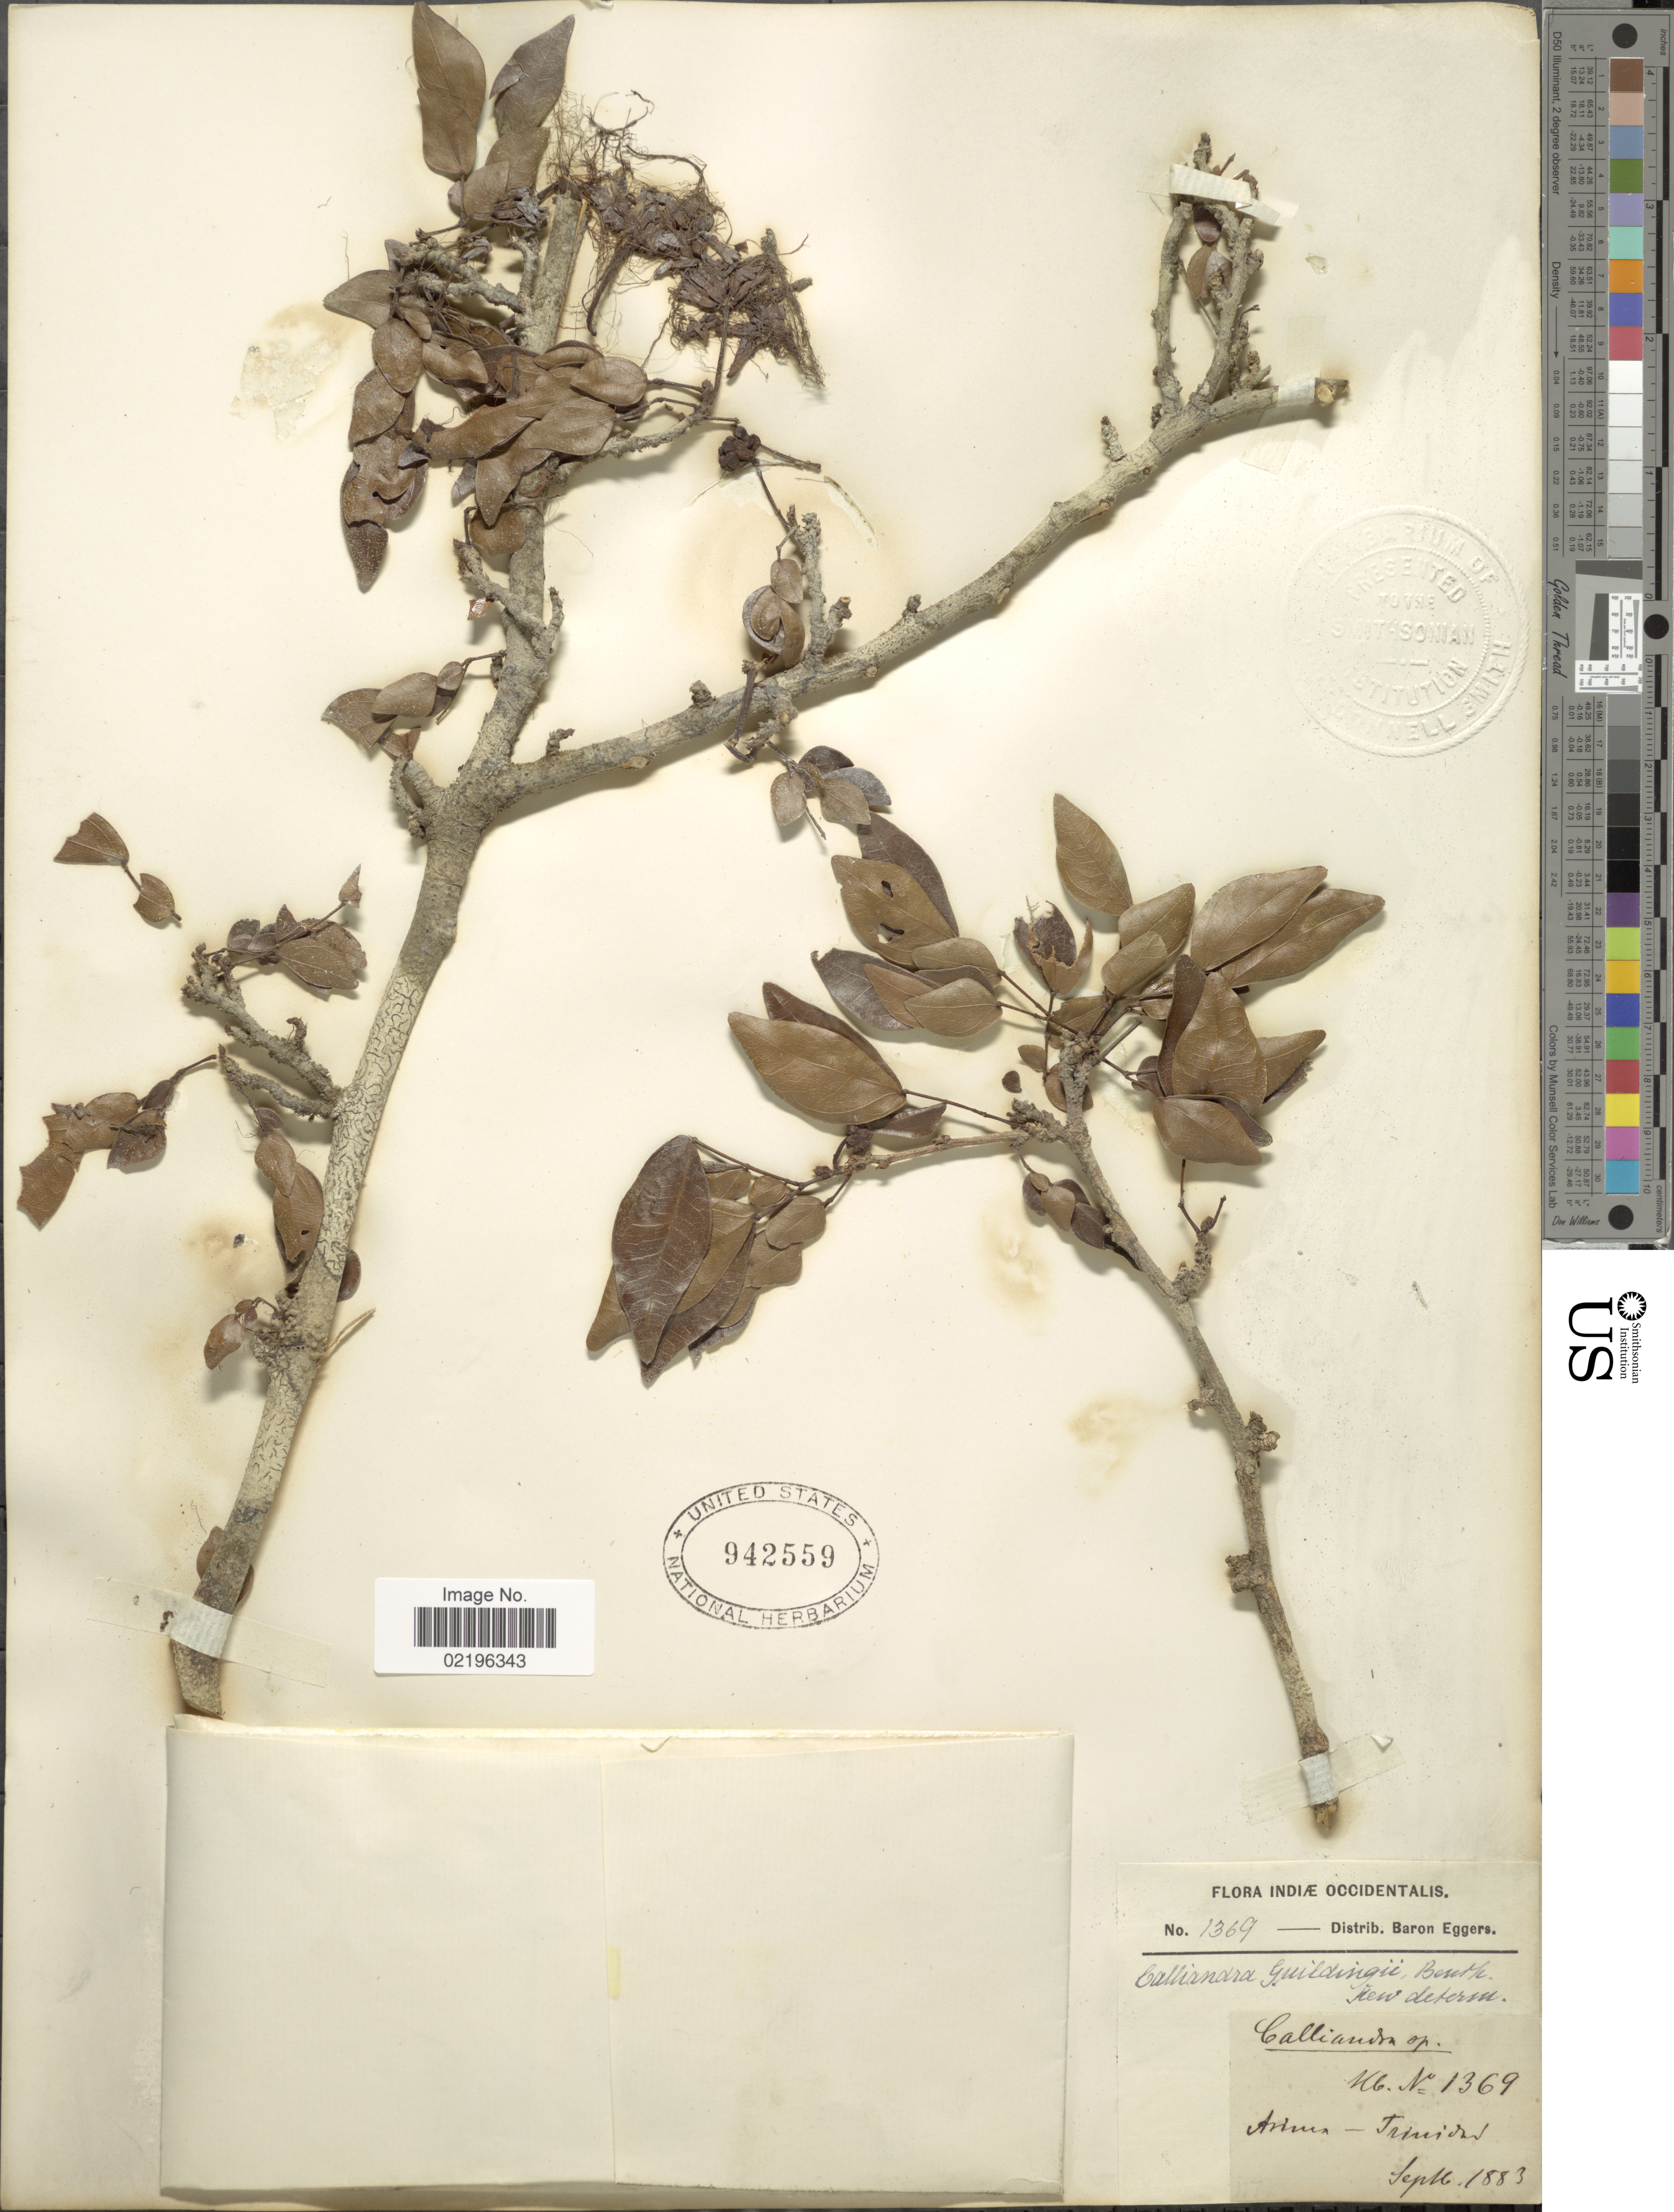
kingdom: Plantae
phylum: Tracheophyta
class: Magnoliopsida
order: Fabales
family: Fabaceae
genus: Calliandra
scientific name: Calliandra guildingii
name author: Benth.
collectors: H. F. A. von Eggers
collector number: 1369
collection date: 1883-09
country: Trinidad and Tobago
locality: Indiæ Occidentalis, Arima, Trinidad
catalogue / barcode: US 942559